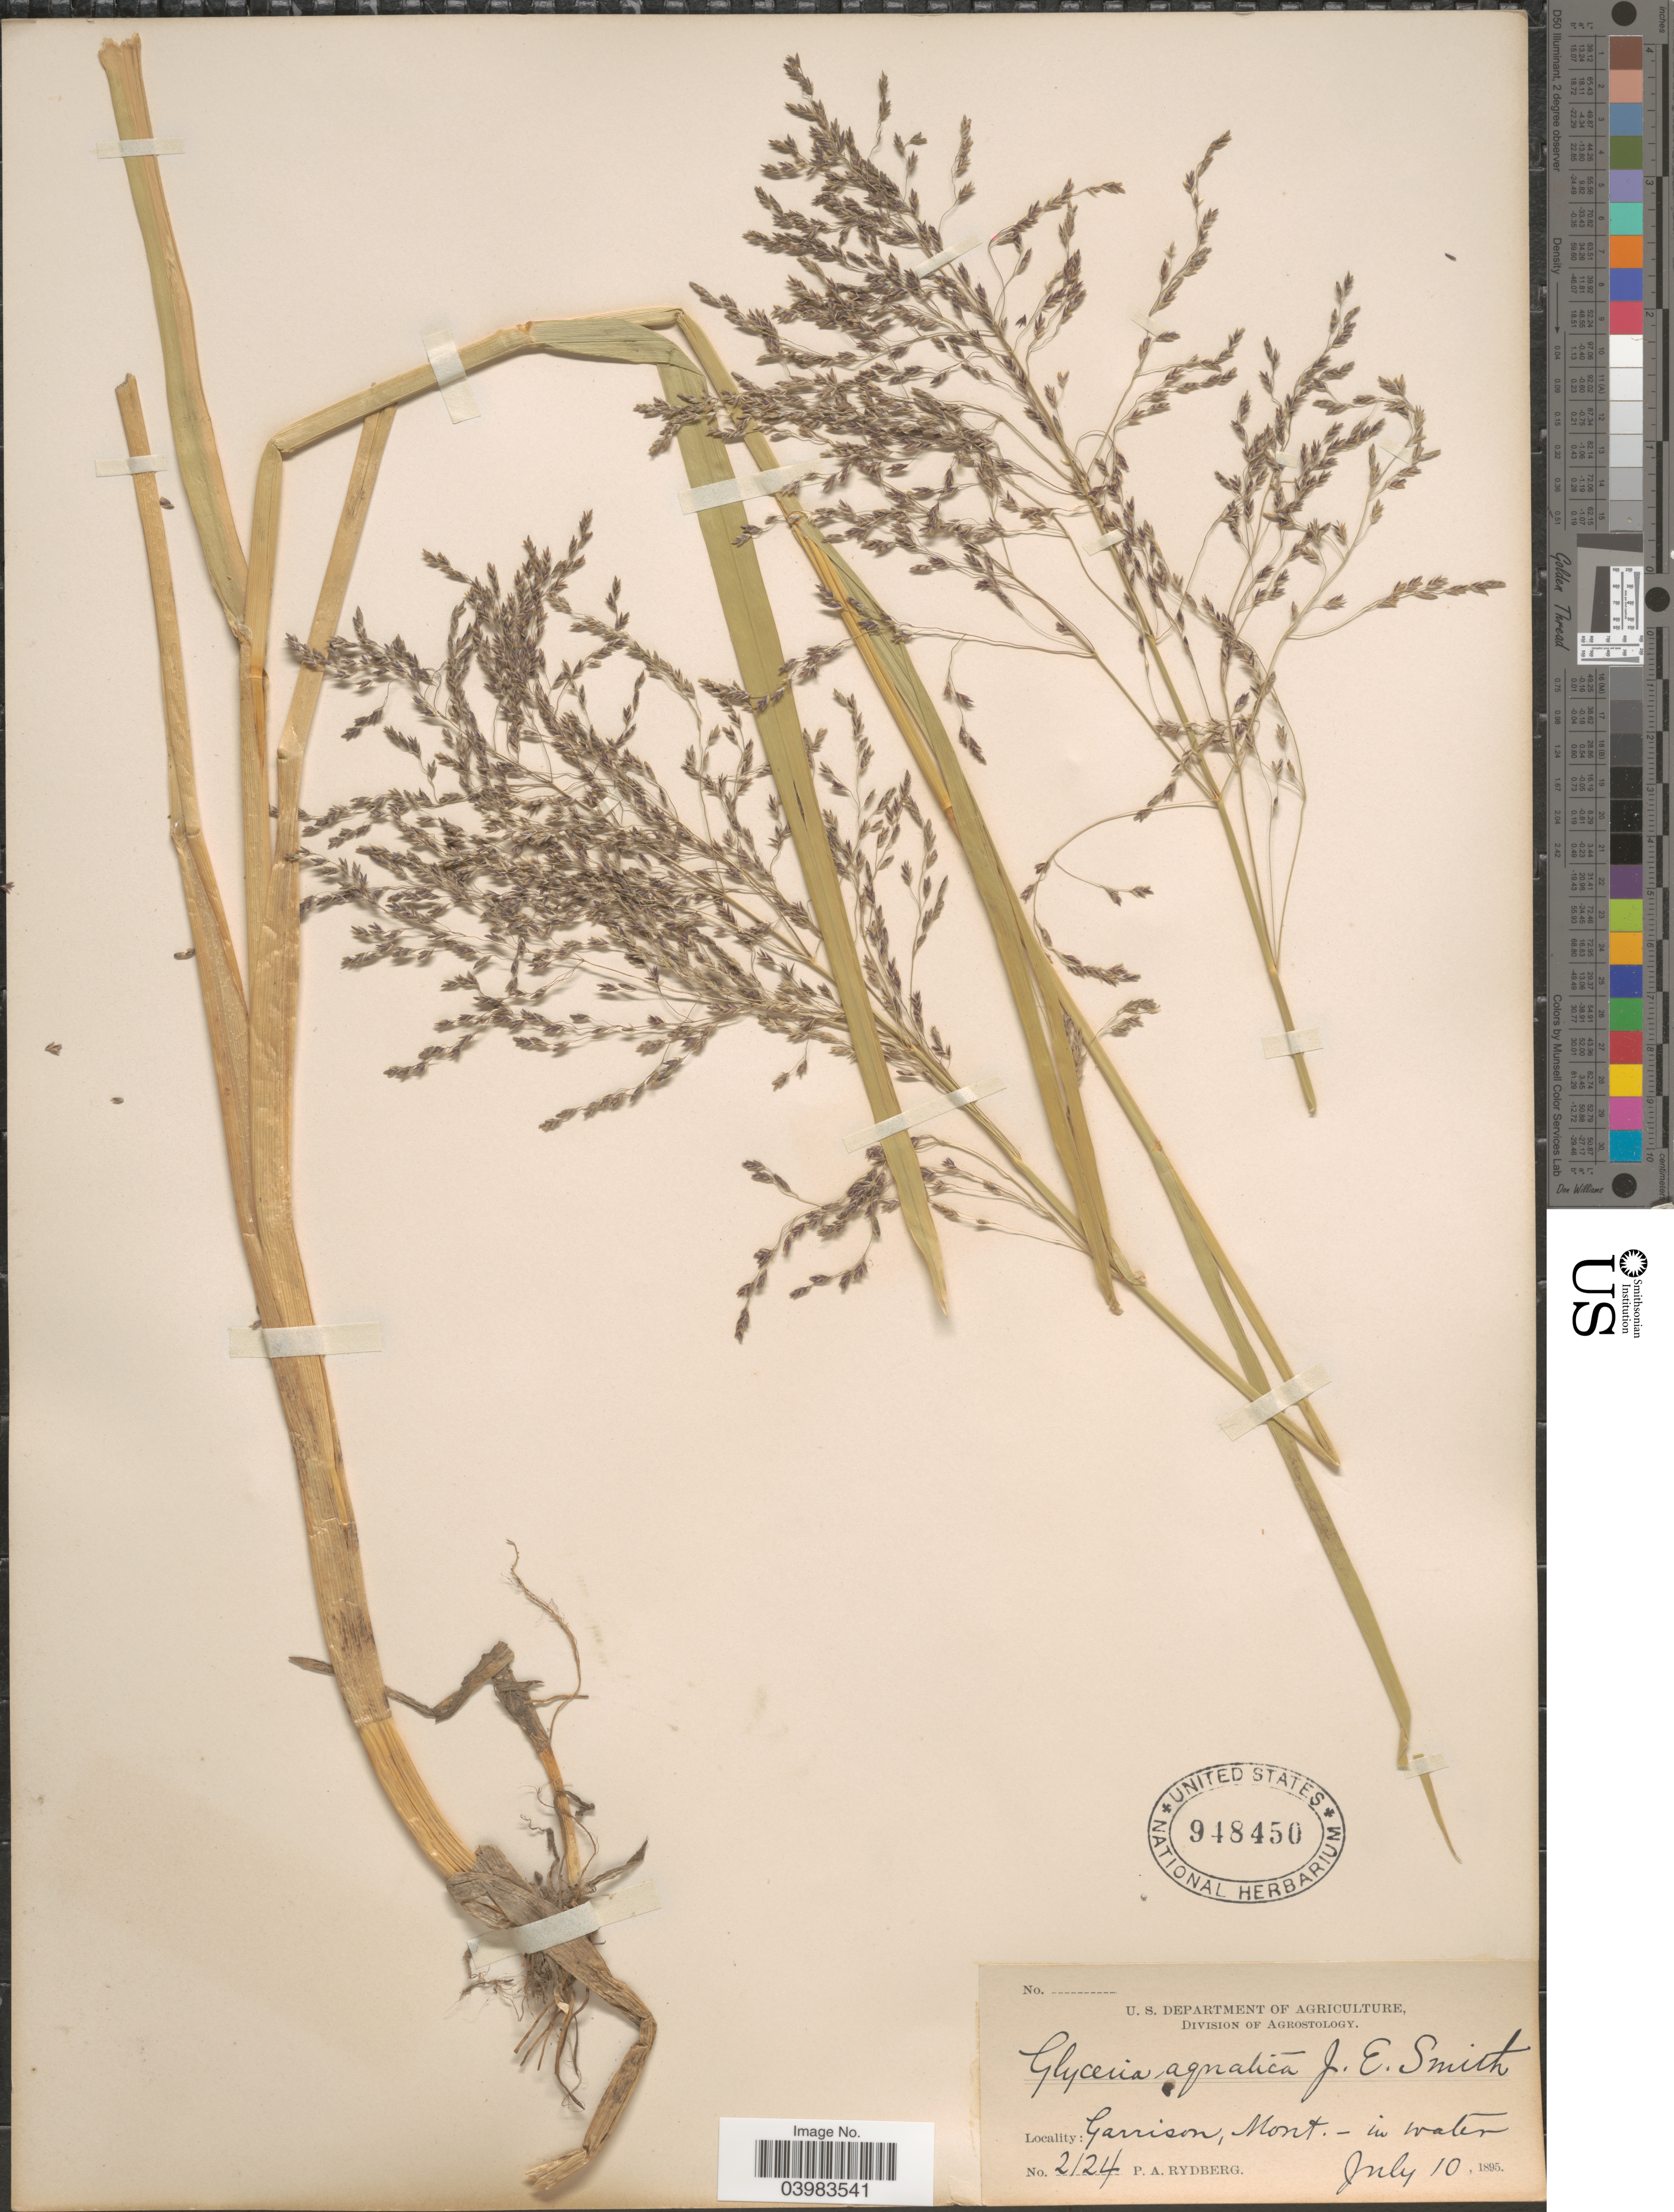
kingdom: Plantae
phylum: Tracheophyta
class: Liliopsida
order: Poales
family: Poaceae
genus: Glyceria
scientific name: Glyceria grandis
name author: S. Watson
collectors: P. A. Rydberg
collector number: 2124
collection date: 1895-07-10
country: United States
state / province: Montana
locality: Garrison.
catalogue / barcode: US 948450